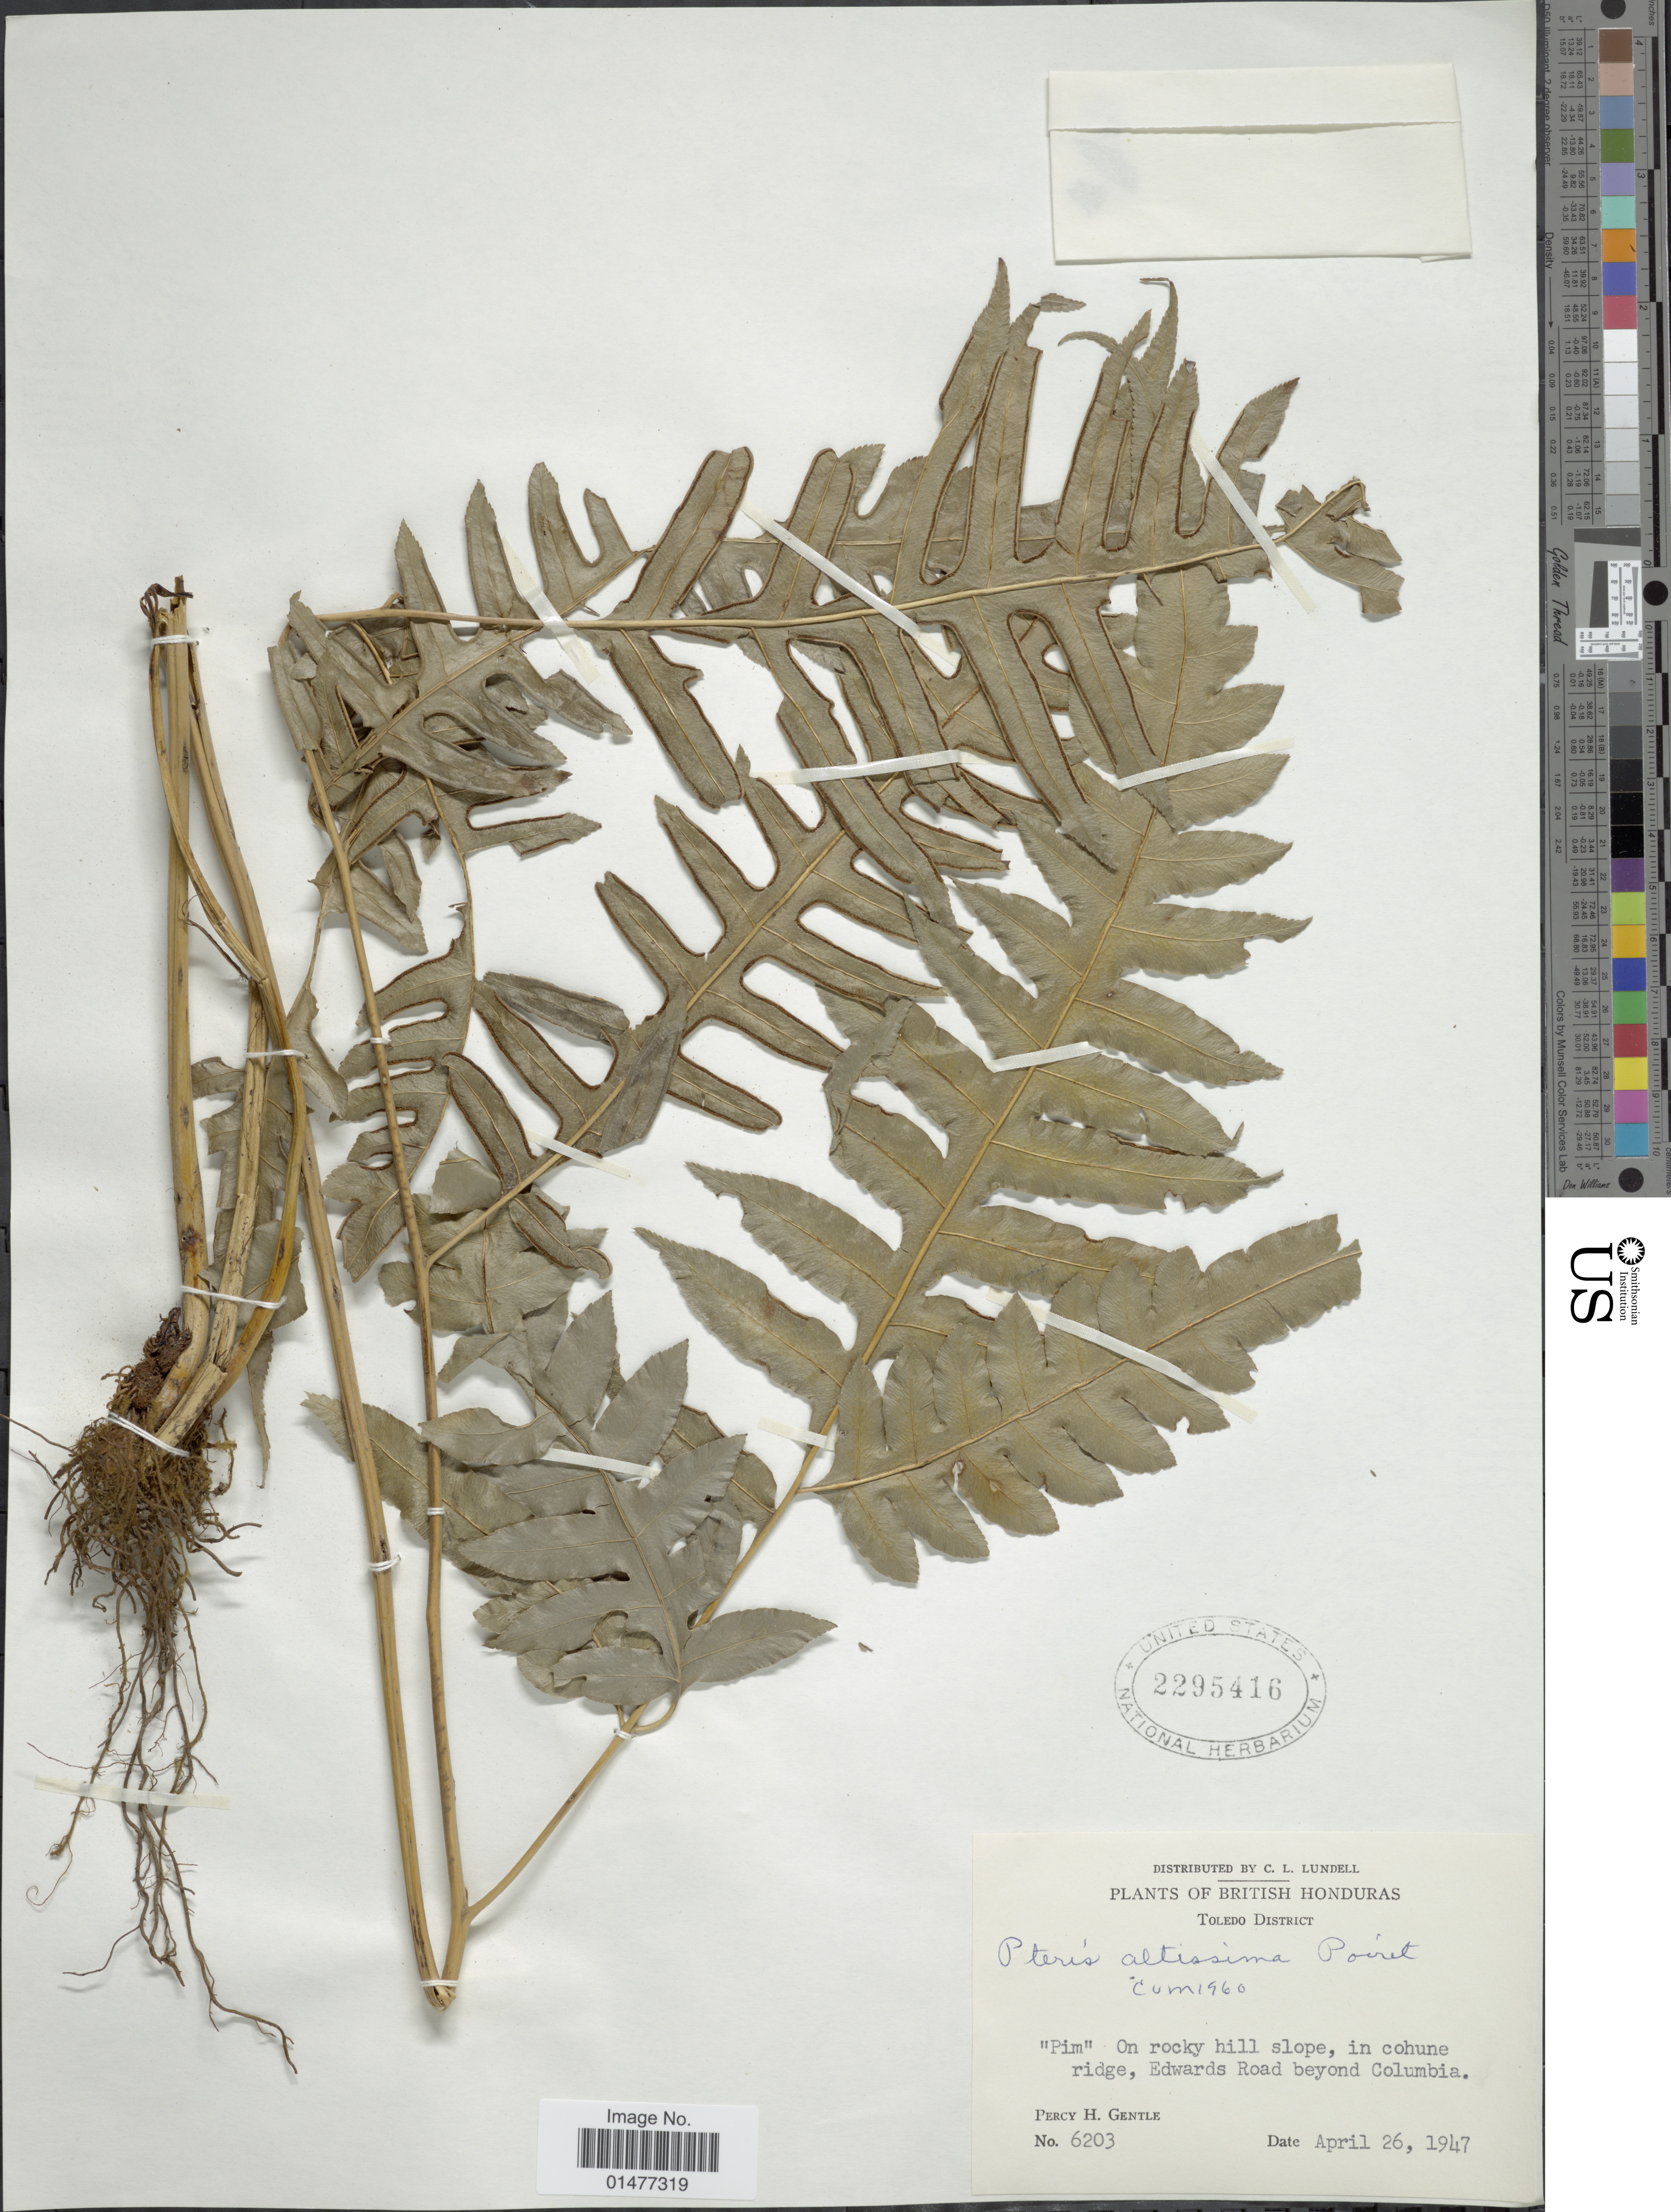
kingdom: Plantae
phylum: Tracheophyta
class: Polypodiopsida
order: Polypodiales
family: Pteridaceae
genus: Pteris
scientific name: Pteris altissima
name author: Poir.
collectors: P. H. Gentle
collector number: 6203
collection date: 1947-04-26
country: Belize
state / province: Toledo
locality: Plants of British Honduras, Toledo District, " Pim " On rocky hill slope, in cohune ridge, Edwards Road beyond Columbia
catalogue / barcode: US 2295416